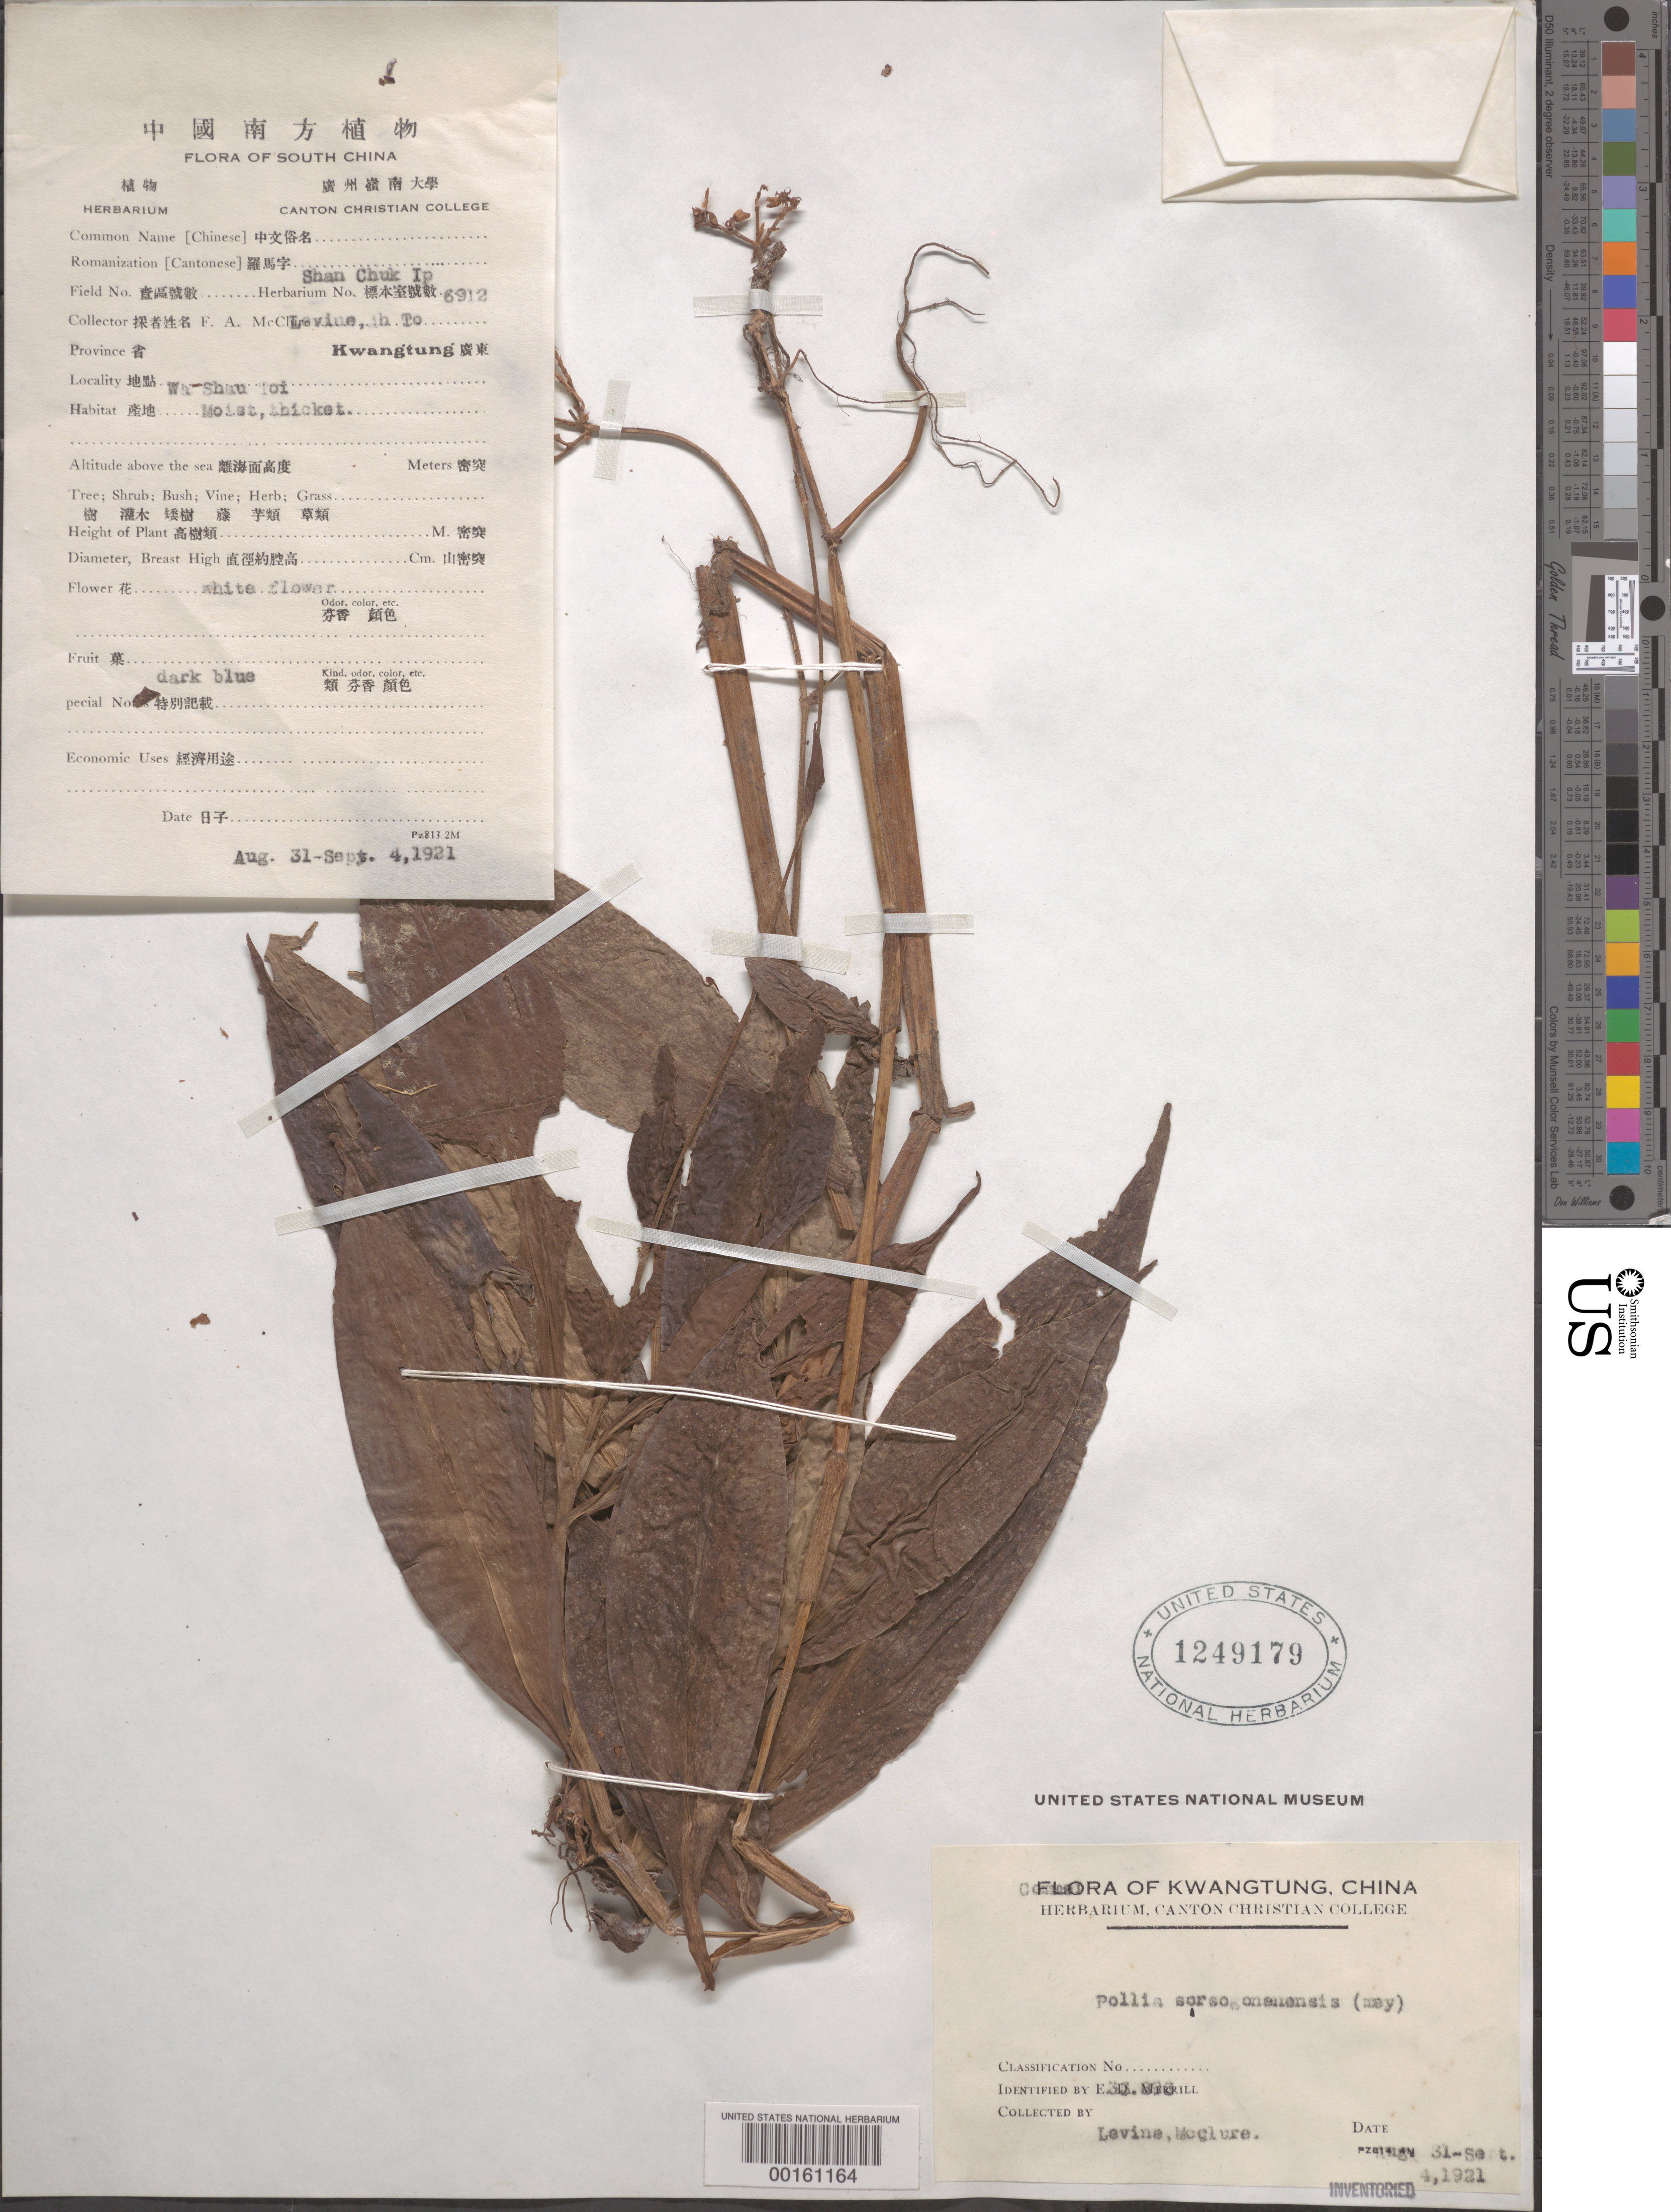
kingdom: Plantae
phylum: Tracheophyta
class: Liliopsida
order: Commelinales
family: Commelinaceae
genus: Pollia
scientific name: Pollia sorzogonensis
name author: (E. Mey.) Endl.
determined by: Merrill, Elmer D.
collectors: F. A. McClure & C. O. Levine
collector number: C.c.c. Herb. No. 6912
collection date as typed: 31 Aug 1921 to 04 Sep 1921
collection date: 1921-08-31/1921-09-04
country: China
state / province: Guangdong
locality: Wa shau toi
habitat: Moist, thicket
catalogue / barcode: US 1249179